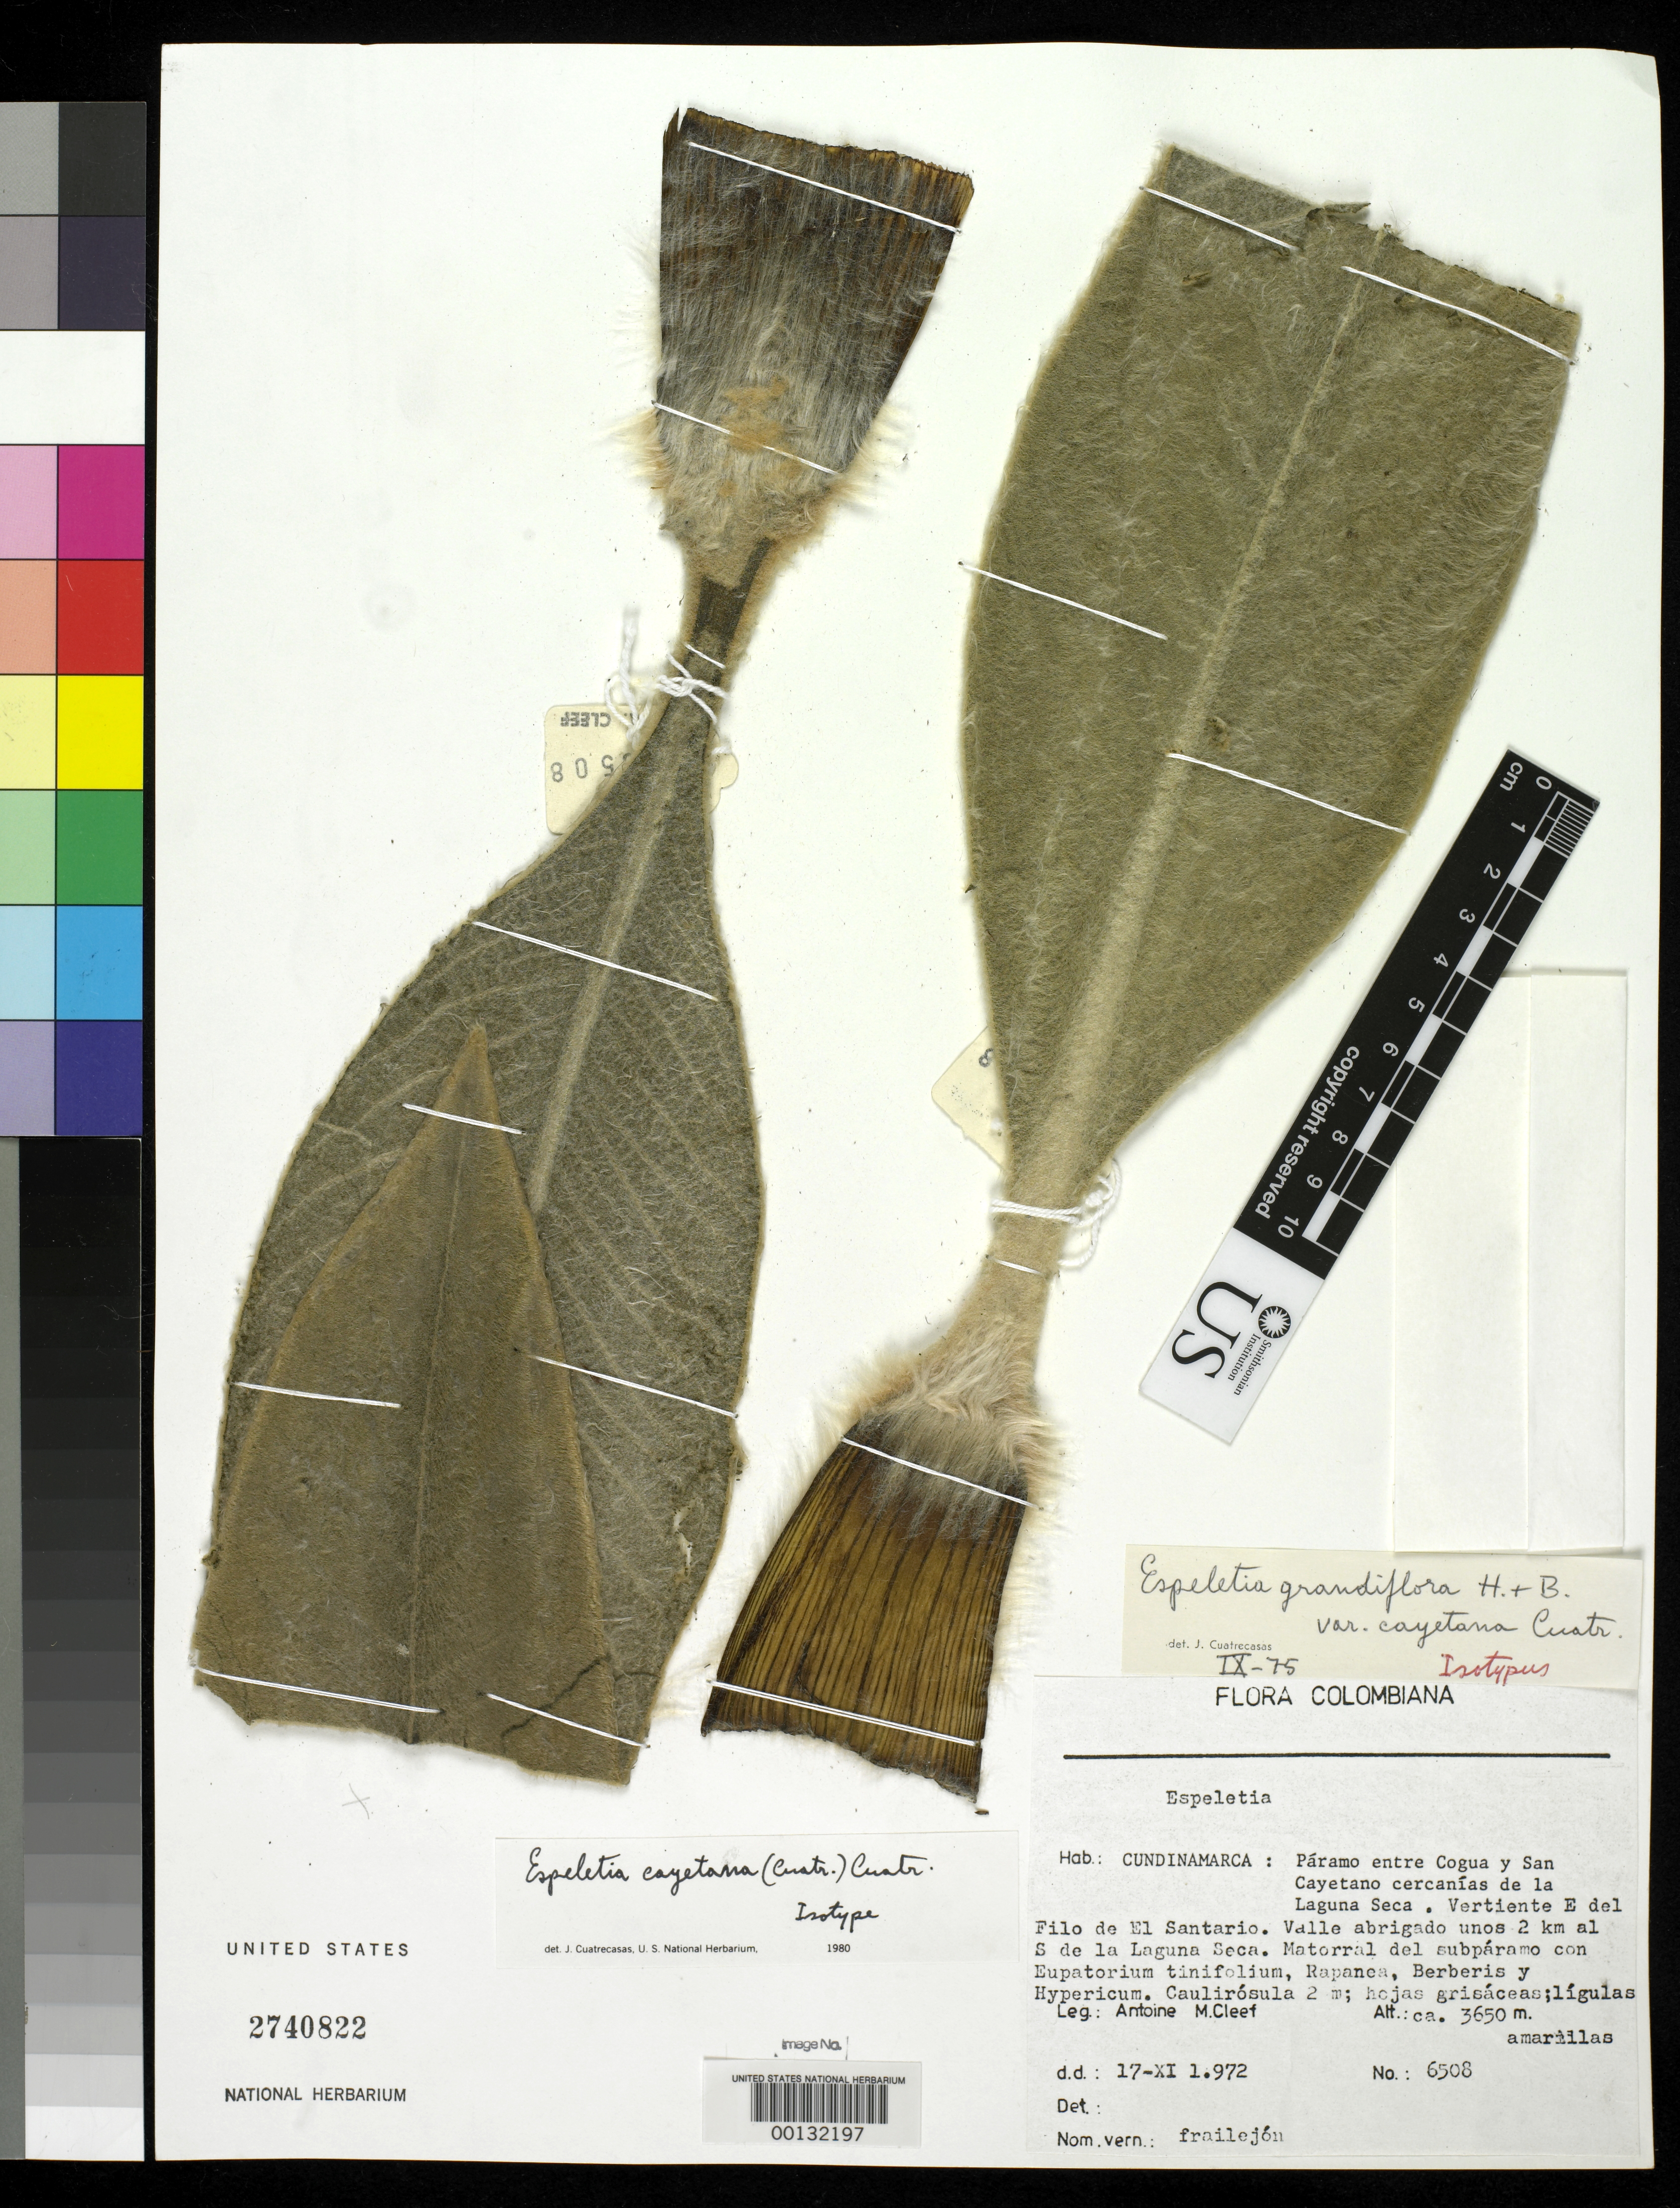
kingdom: Plantae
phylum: Tracheophyta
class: Magnoliopsida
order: Asterales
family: Asteraceae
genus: Espeletia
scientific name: Espeletia grandiflora var. cayetana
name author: Cuatrec.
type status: Isotype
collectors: A. M. Cleef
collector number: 6508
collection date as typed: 17 Nov 1972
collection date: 1972-11-17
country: Colombia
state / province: Cundinamarca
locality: Páramo entre Cogua & San Cayetano Cercanias de la Laguna Seca, Vertiente E del Filo de El SantaRio, 2 km S de la Laguna Seca. [Desert betw. Cogua & San Cayetano, vic. of Laguna Seca (dry lagoon?), slope E of Ed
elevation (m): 3650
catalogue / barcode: US 2740822